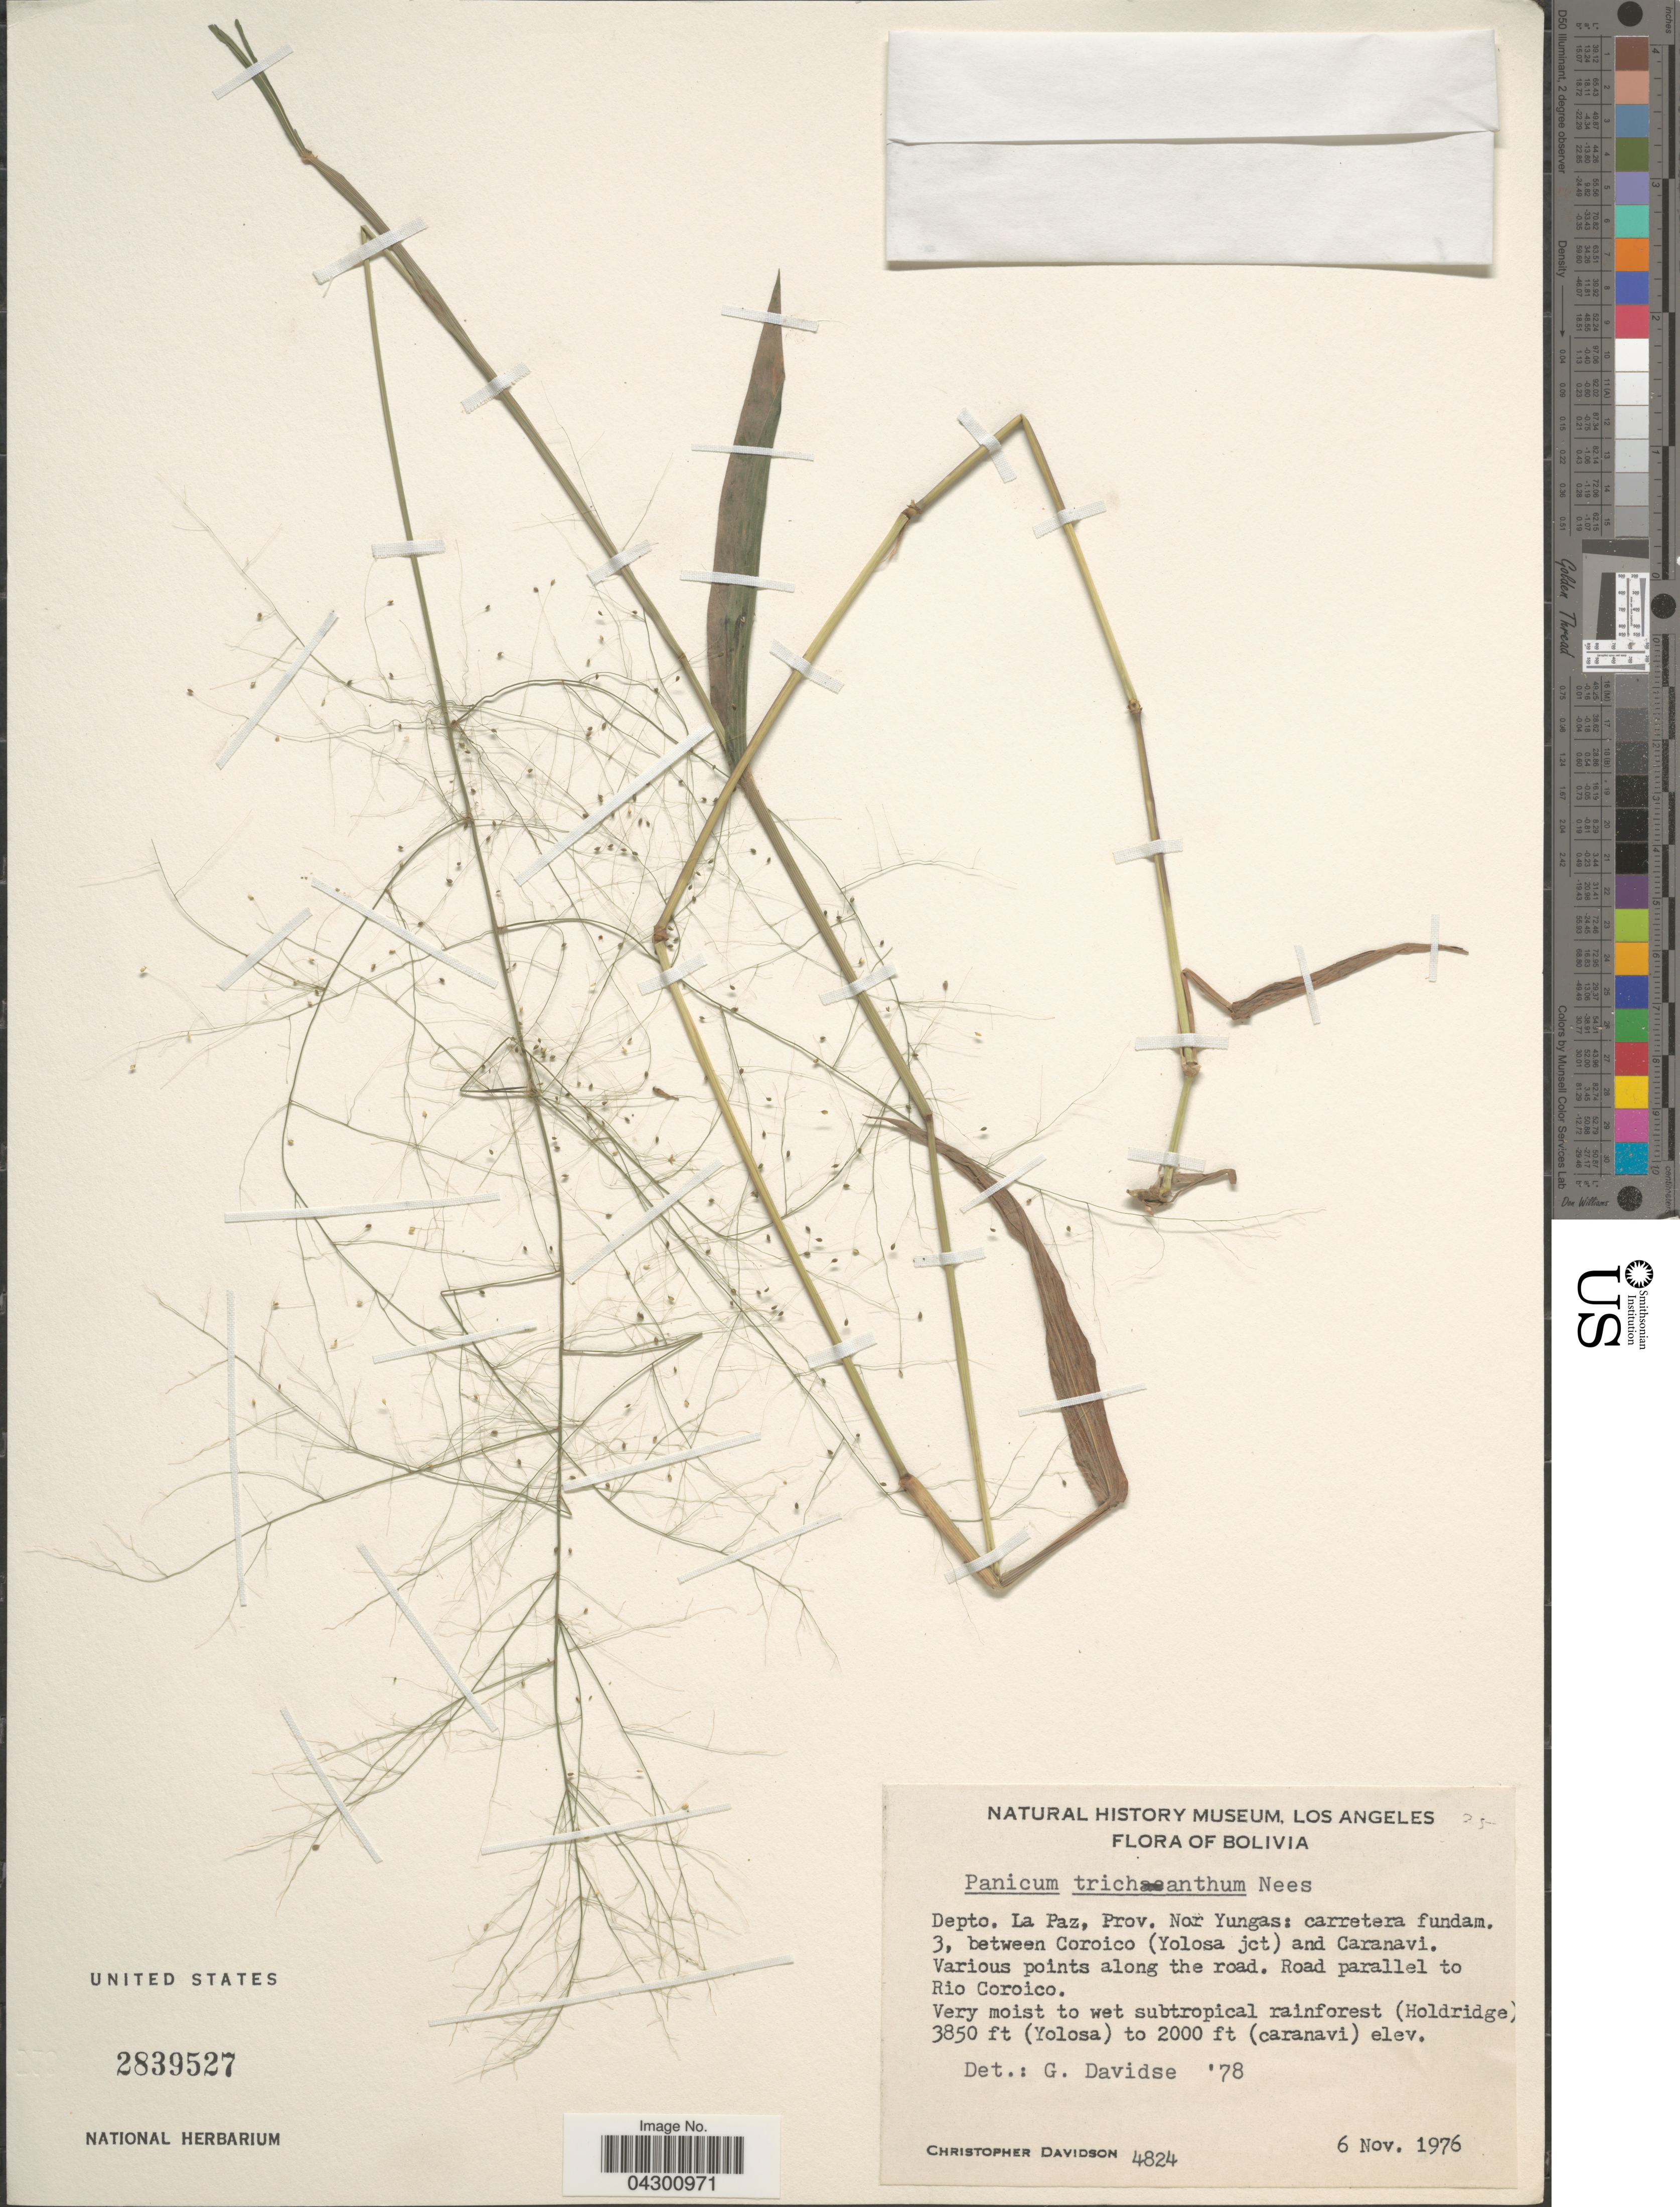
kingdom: Plantae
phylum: Tracheophyta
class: Liliopsida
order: Poales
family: Poaceae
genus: Panicum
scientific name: Panicum trichanthum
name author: Nees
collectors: C. Davidson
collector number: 4824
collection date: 1976-11-06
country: Bolivia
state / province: La Paz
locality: Depto. La Paz, Prov. Nor Yungas: carretera fundam. 3, between Coroico (Yolosa jct) and Caranavi. Various points along the road. Road parallel to Rio Coroico. (Holdridge) (Yolosa) (caranavi).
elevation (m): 610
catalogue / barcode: US 2839527